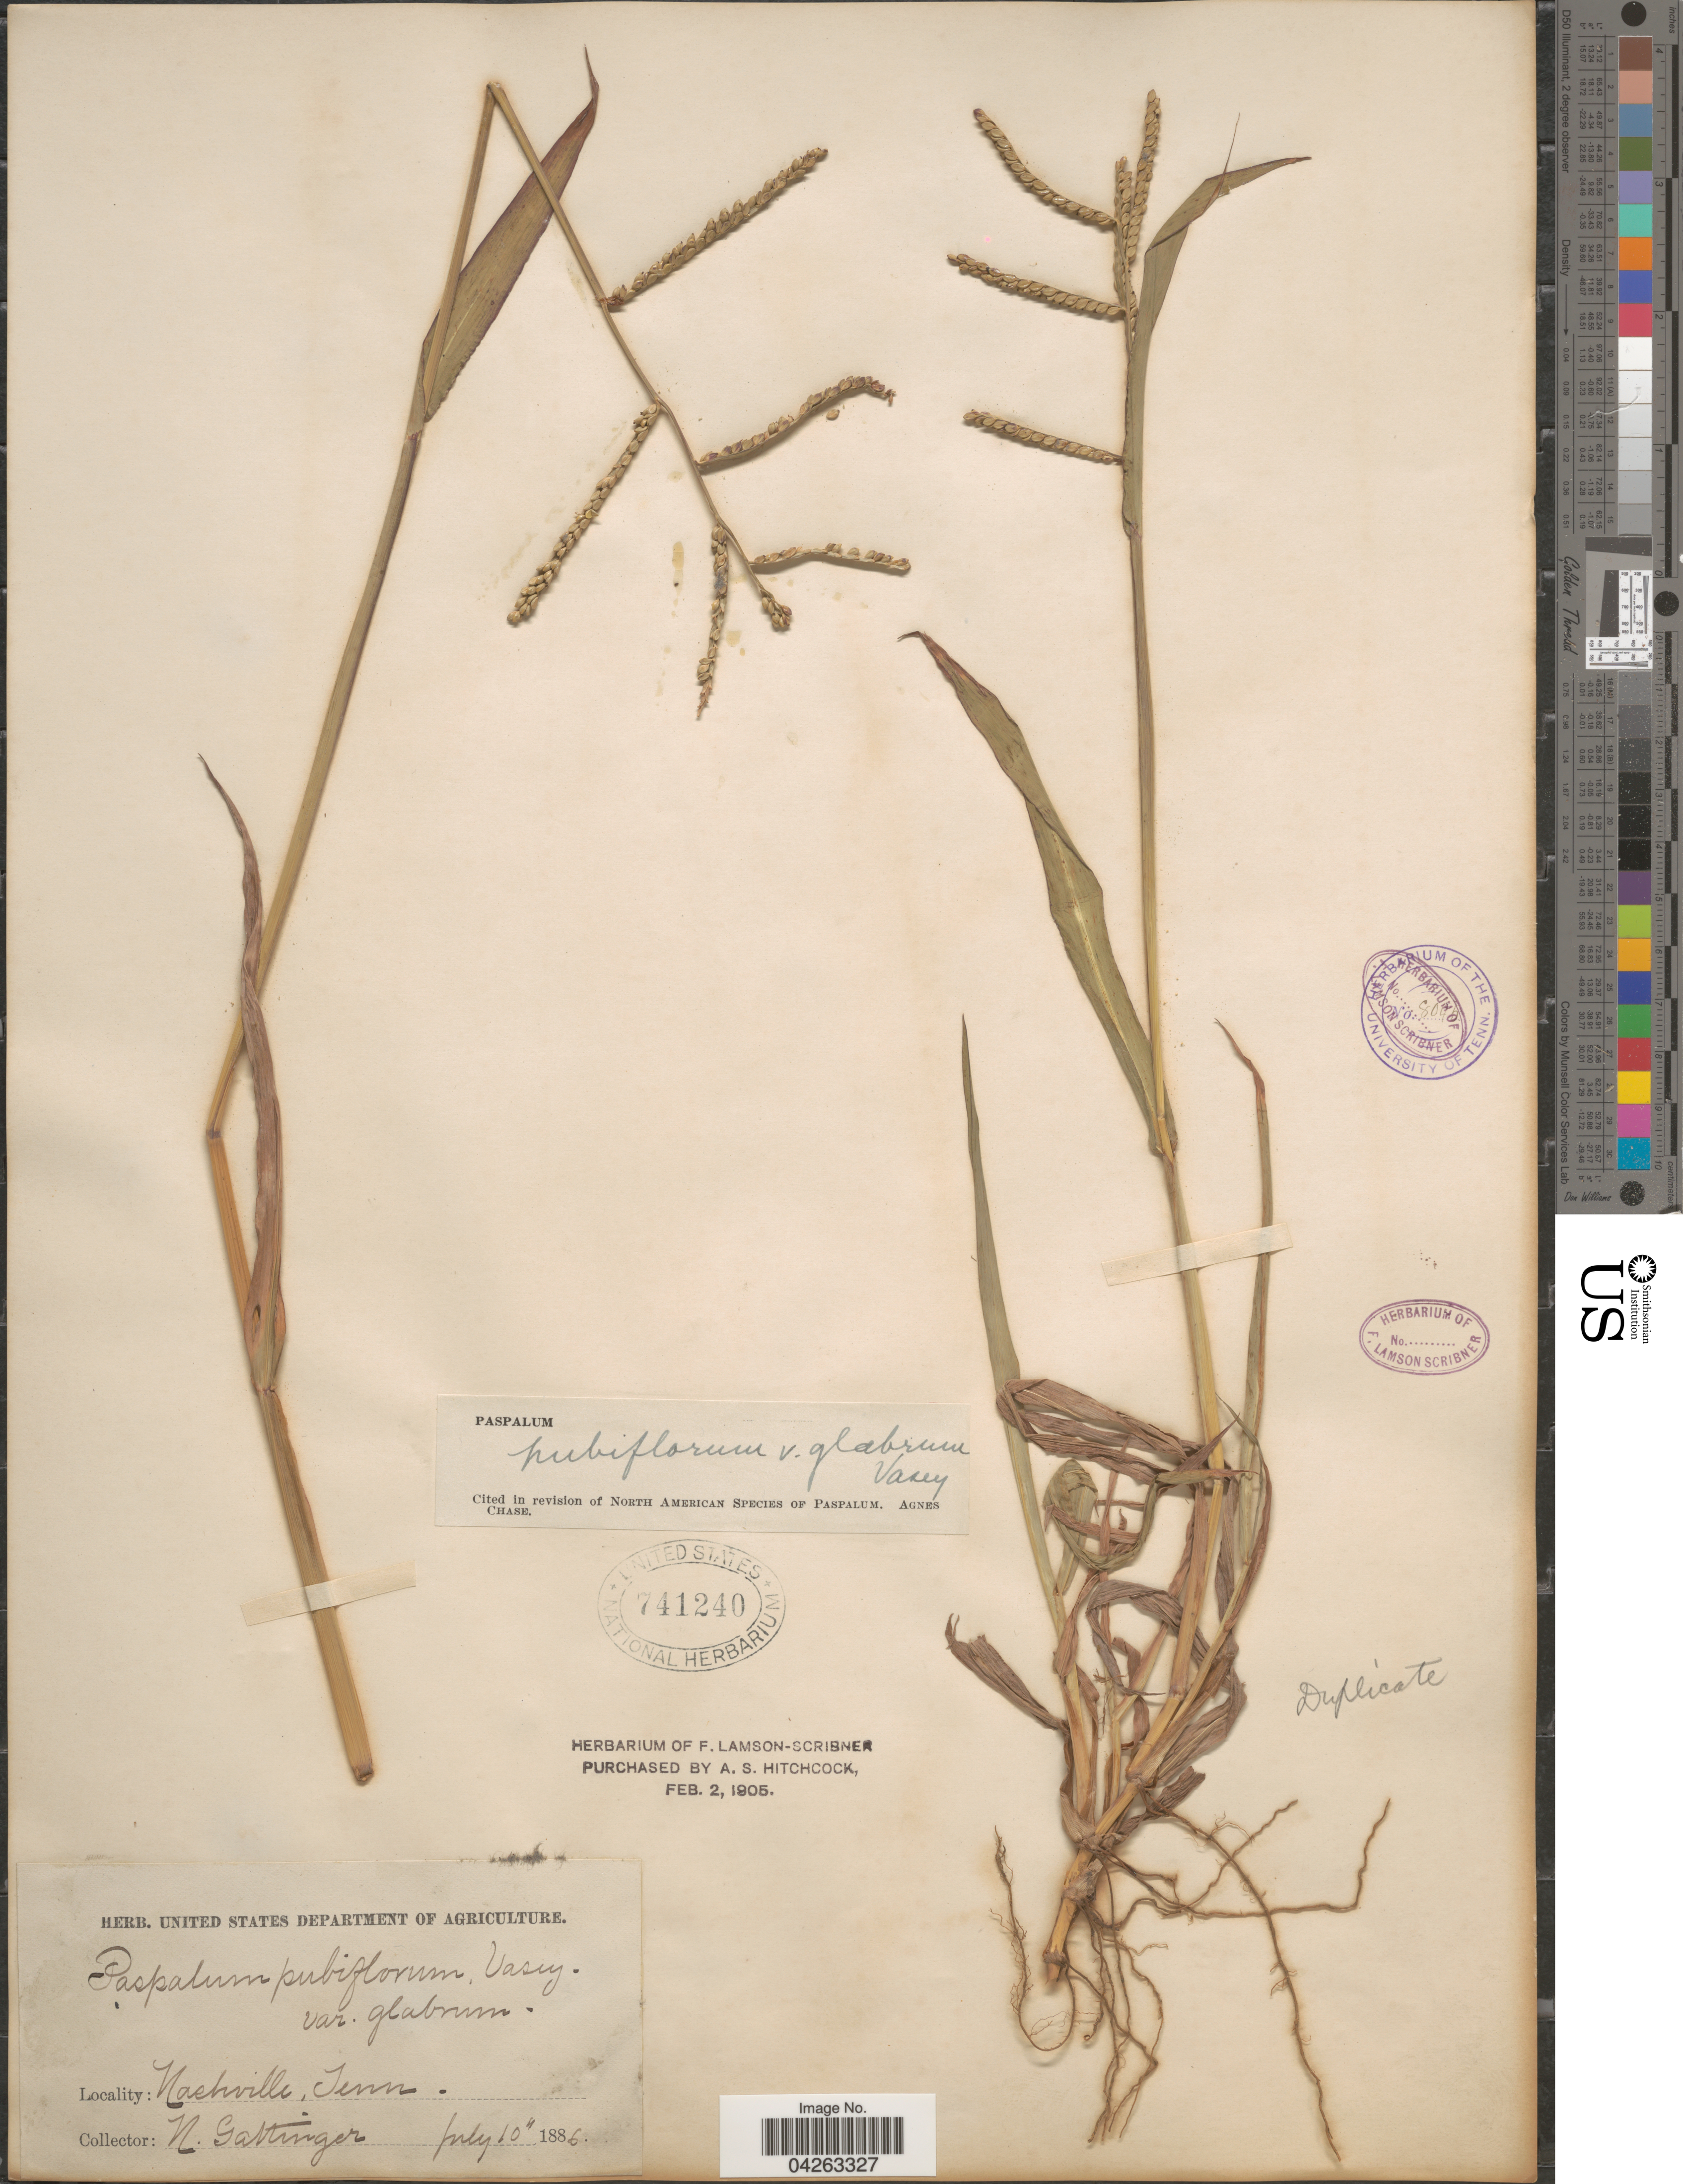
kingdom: Plantae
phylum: Tracheophyta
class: Liliopsida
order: Poales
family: Poaceae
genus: Paspalum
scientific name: Paspalum pubiflorum var. glabrum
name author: Vasey ex Scribn.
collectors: N. Gattinger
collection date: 1886-07-10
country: United States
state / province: Tennessee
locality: Nashville.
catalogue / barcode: US 741240